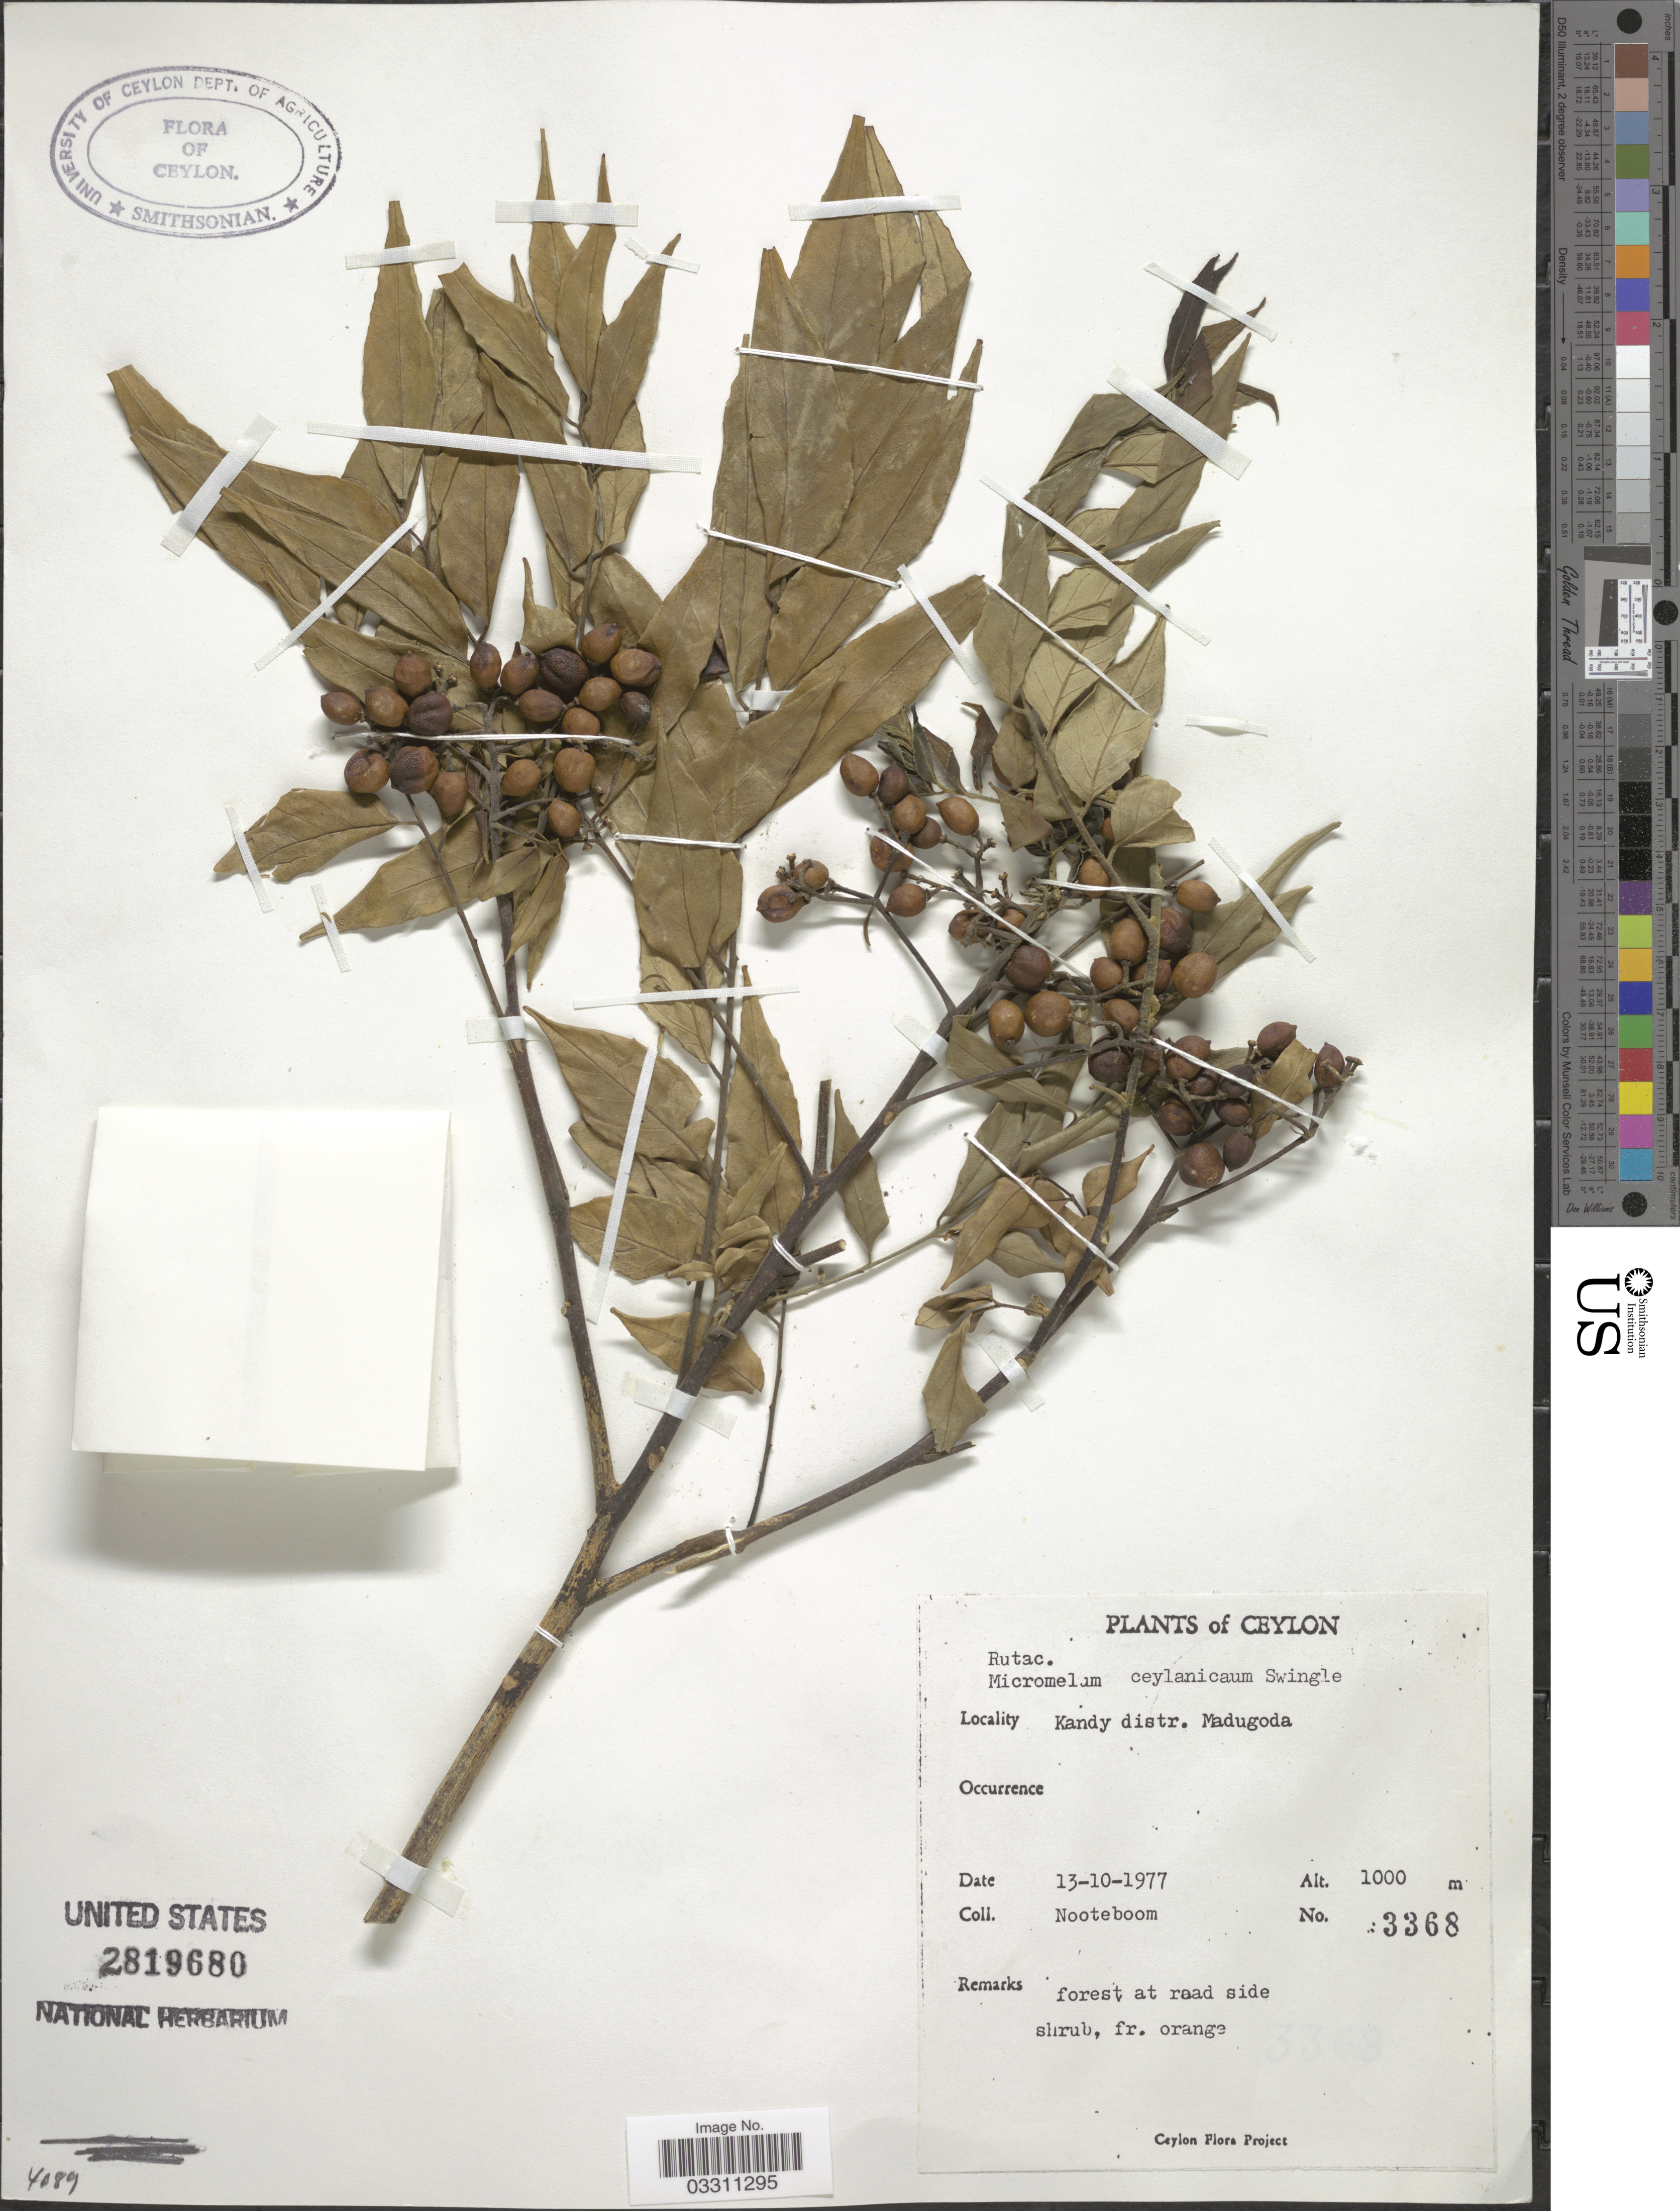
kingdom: Plantae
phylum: Tracheophyta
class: Magnoliopsida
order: Sapindales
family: Rutaceae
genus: Micromelum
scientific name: Micromelum ceylanicum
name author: Wight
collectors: Nooteboom, --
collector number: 3368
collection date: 1977-10-13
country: Sri Lanka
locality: Ceylon. Kandy distr. Madugoda.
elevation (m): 1000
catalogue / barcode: US 2819680